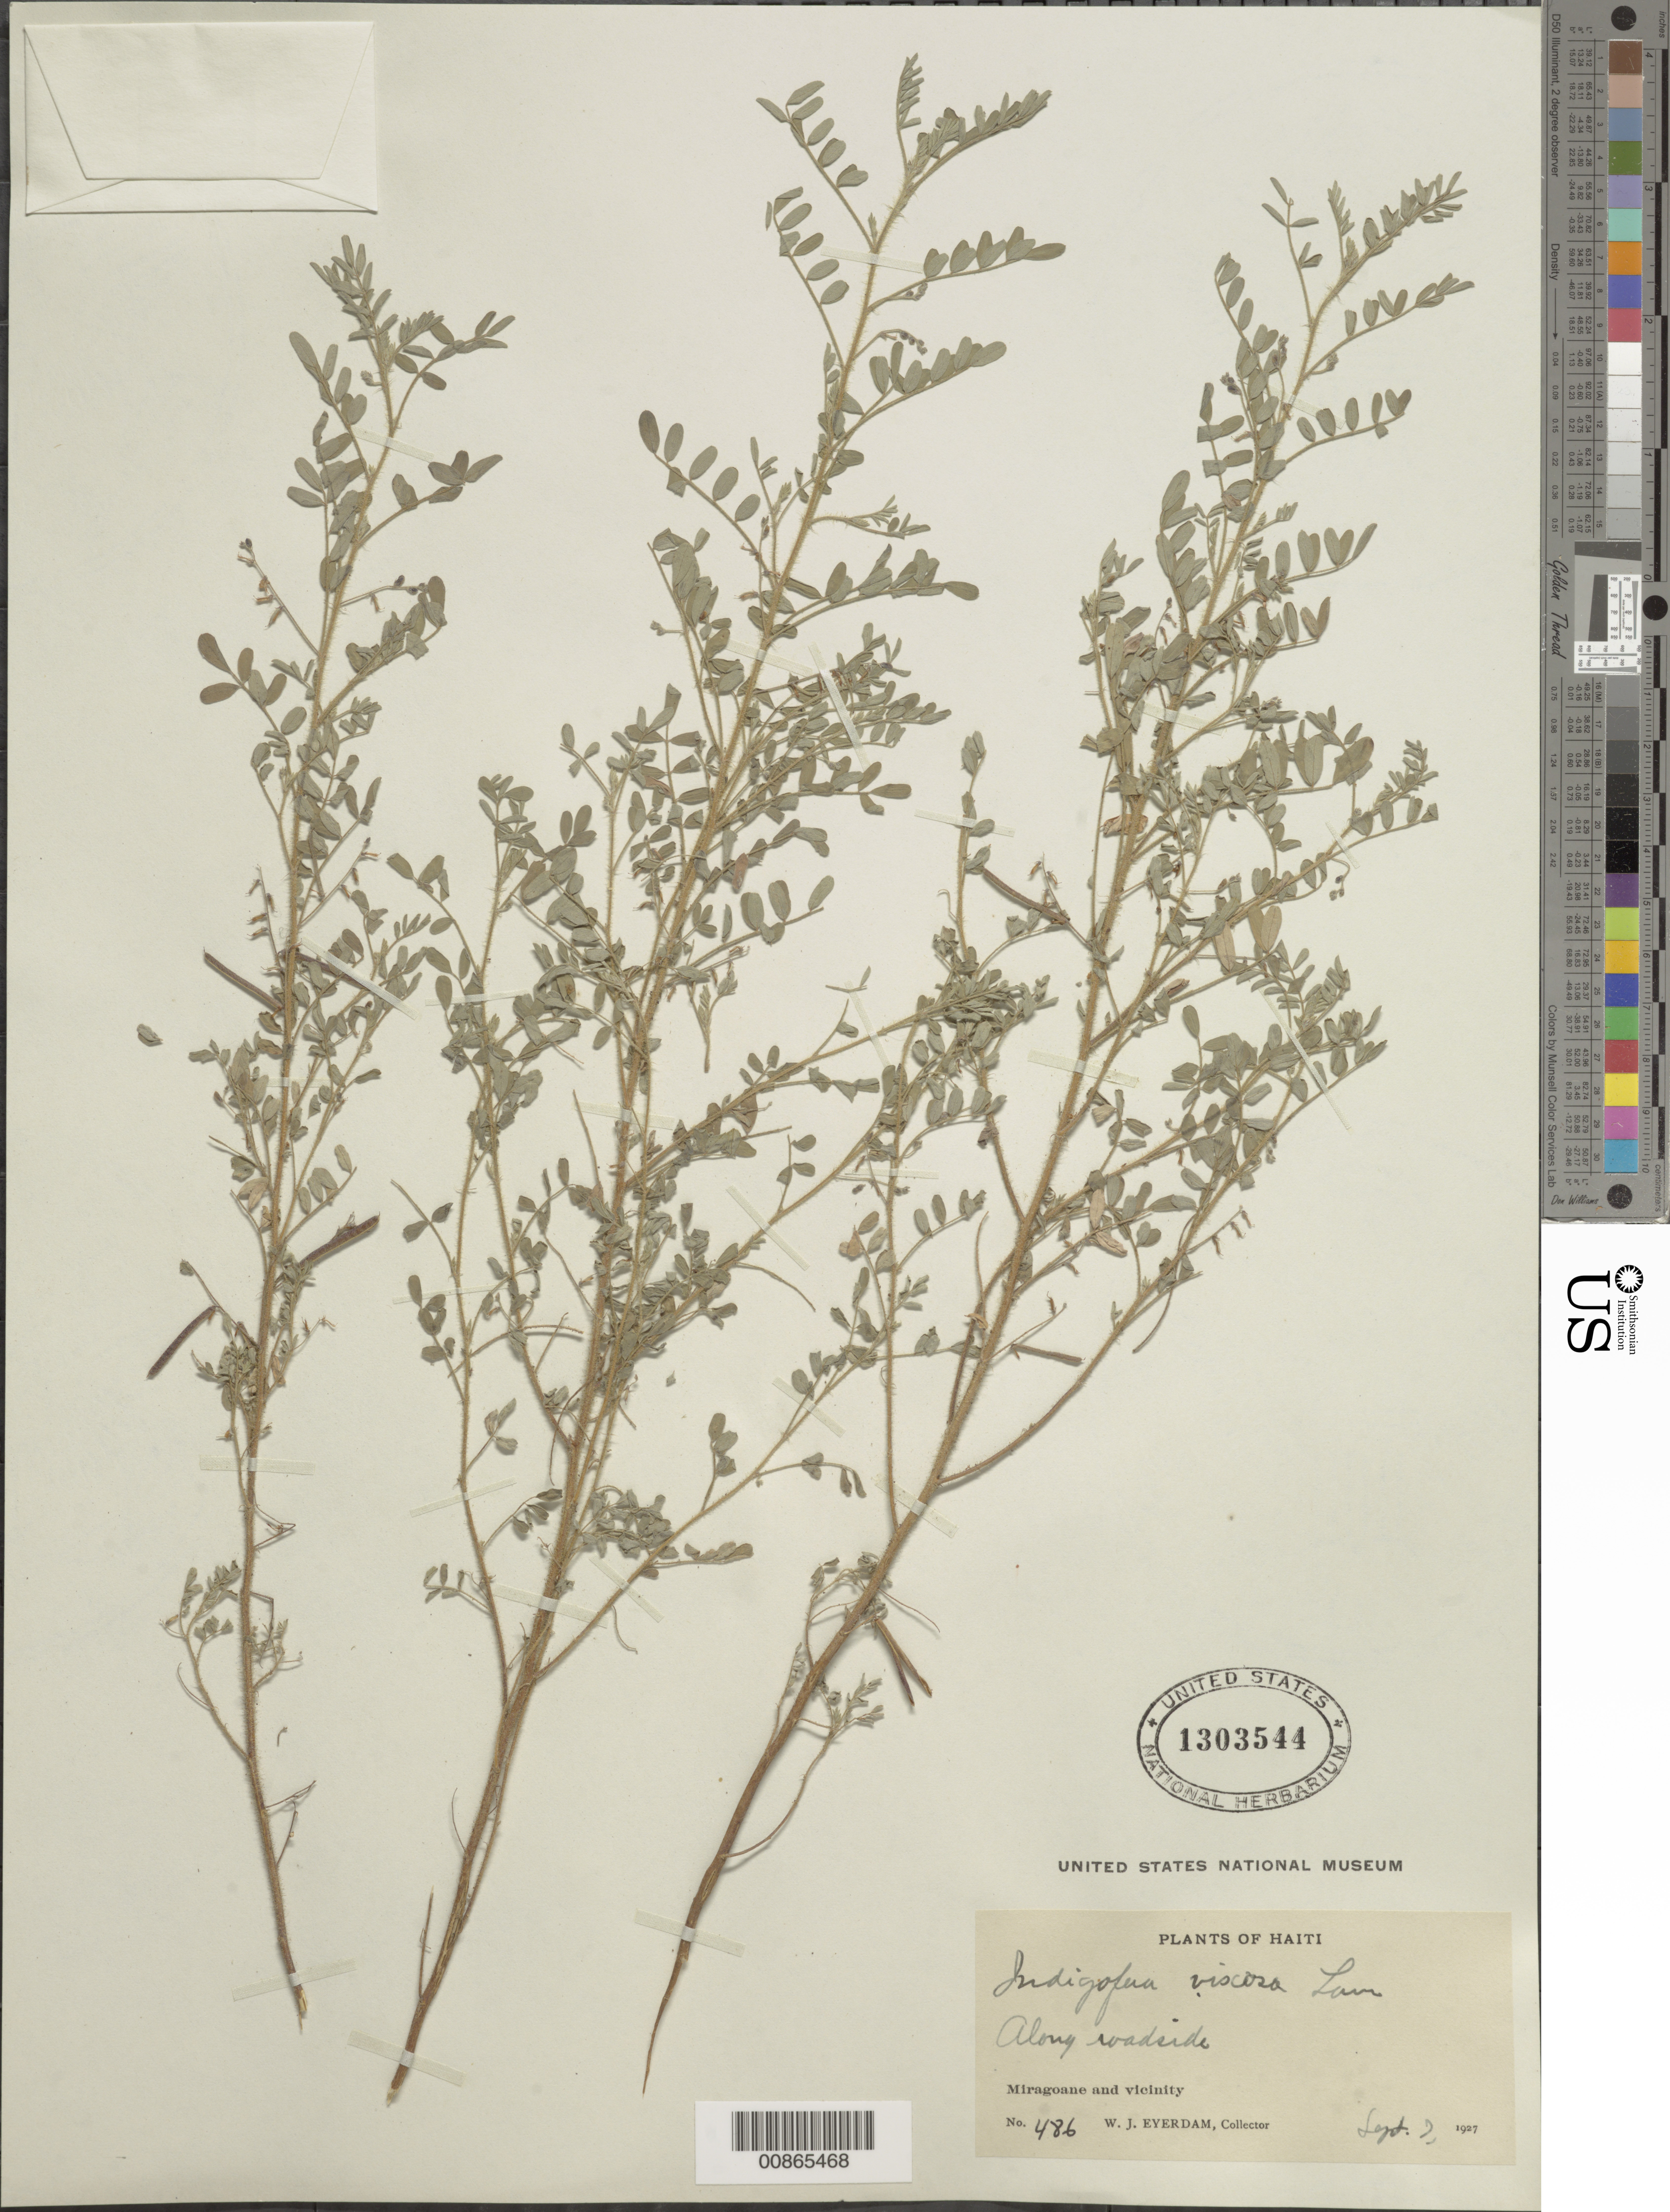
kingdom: Plantae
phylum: Tracheophyta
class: Magnoliopsida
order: Fabales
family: Fabaceae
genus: Indigofera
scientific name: Indigofera viscosa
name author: Lam.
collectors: W. J. Eyerdam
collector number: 486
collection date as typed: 07 Sep 1927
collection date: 1927-09-07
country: Haiti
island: Hispaniola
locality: Miragoane and vicinity.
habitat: Along roadside.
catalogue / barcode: US 1303544